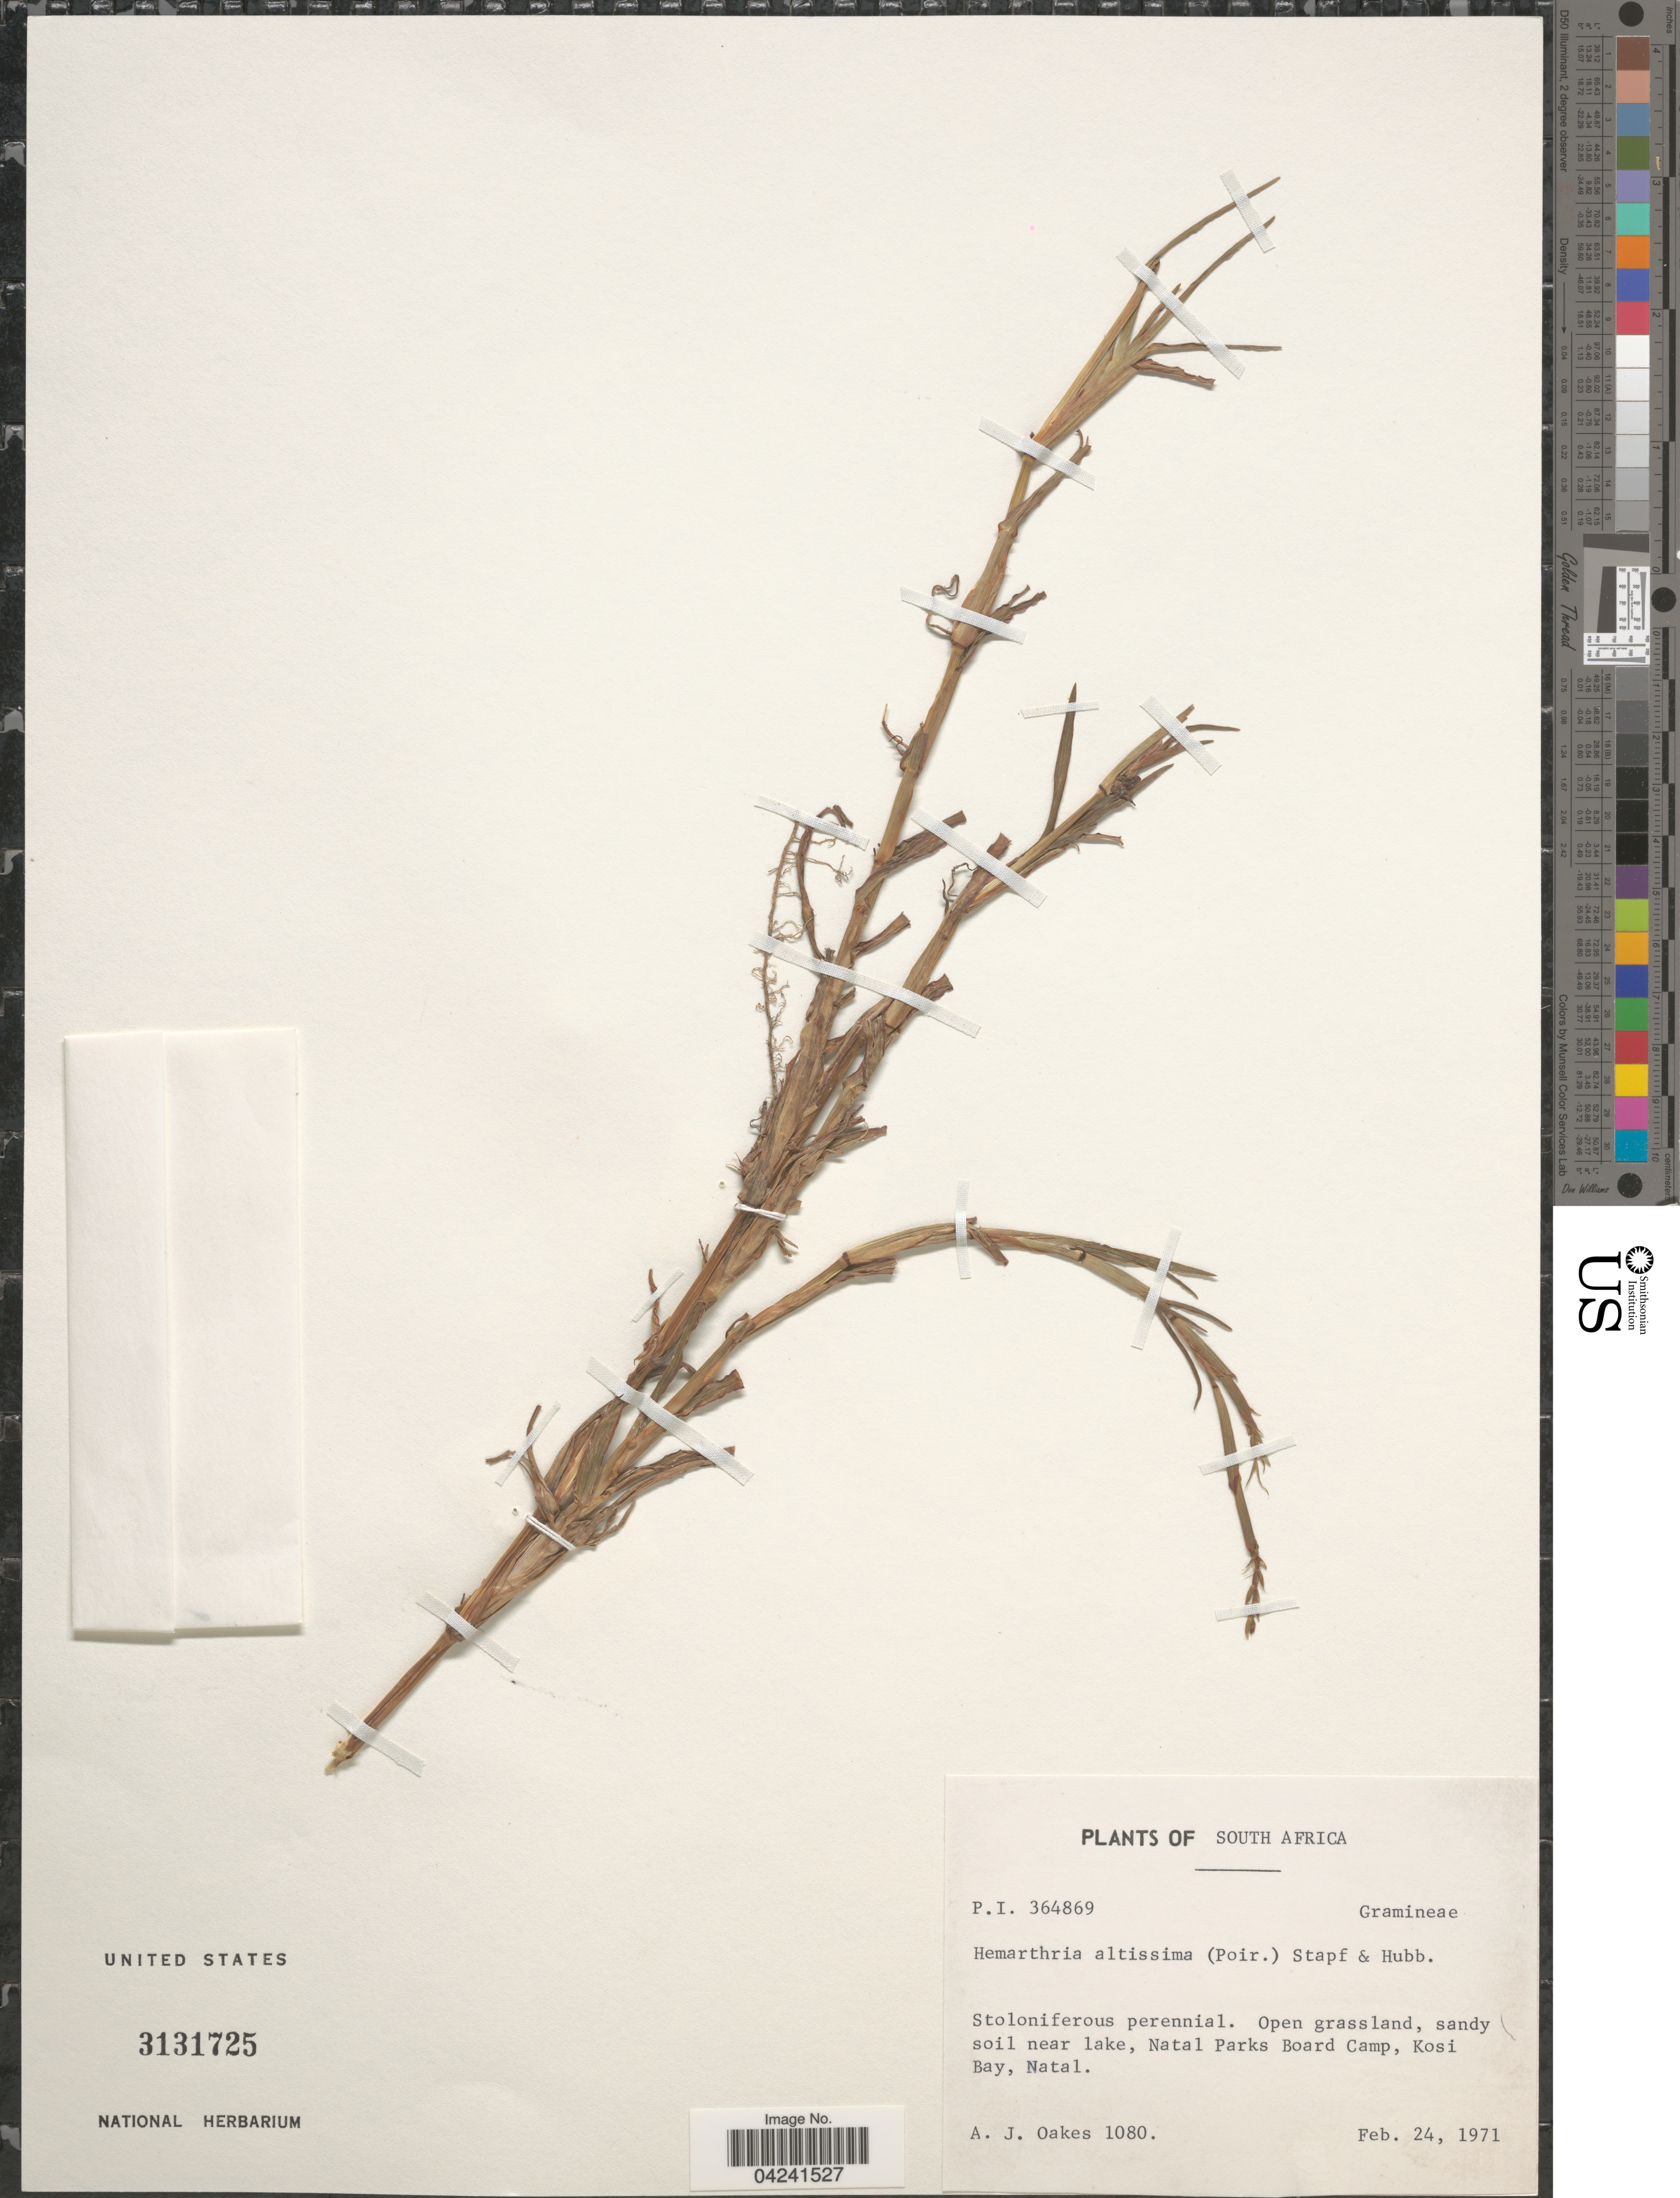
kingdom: Plantae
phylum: Tracheophyta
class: Liliopsida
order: Poales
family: Poaceae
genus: Hemarthria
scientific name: Hemarthria altissima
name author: (Poir.) Stapf & C. E. Hubb.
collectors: A. Oakes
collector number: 1080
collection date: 1971-02-24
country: South Africa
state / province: KwaZulu-Natal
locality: Natal Parks Board Camp, Kosi Bay, Natal.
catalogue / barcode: US 3131725